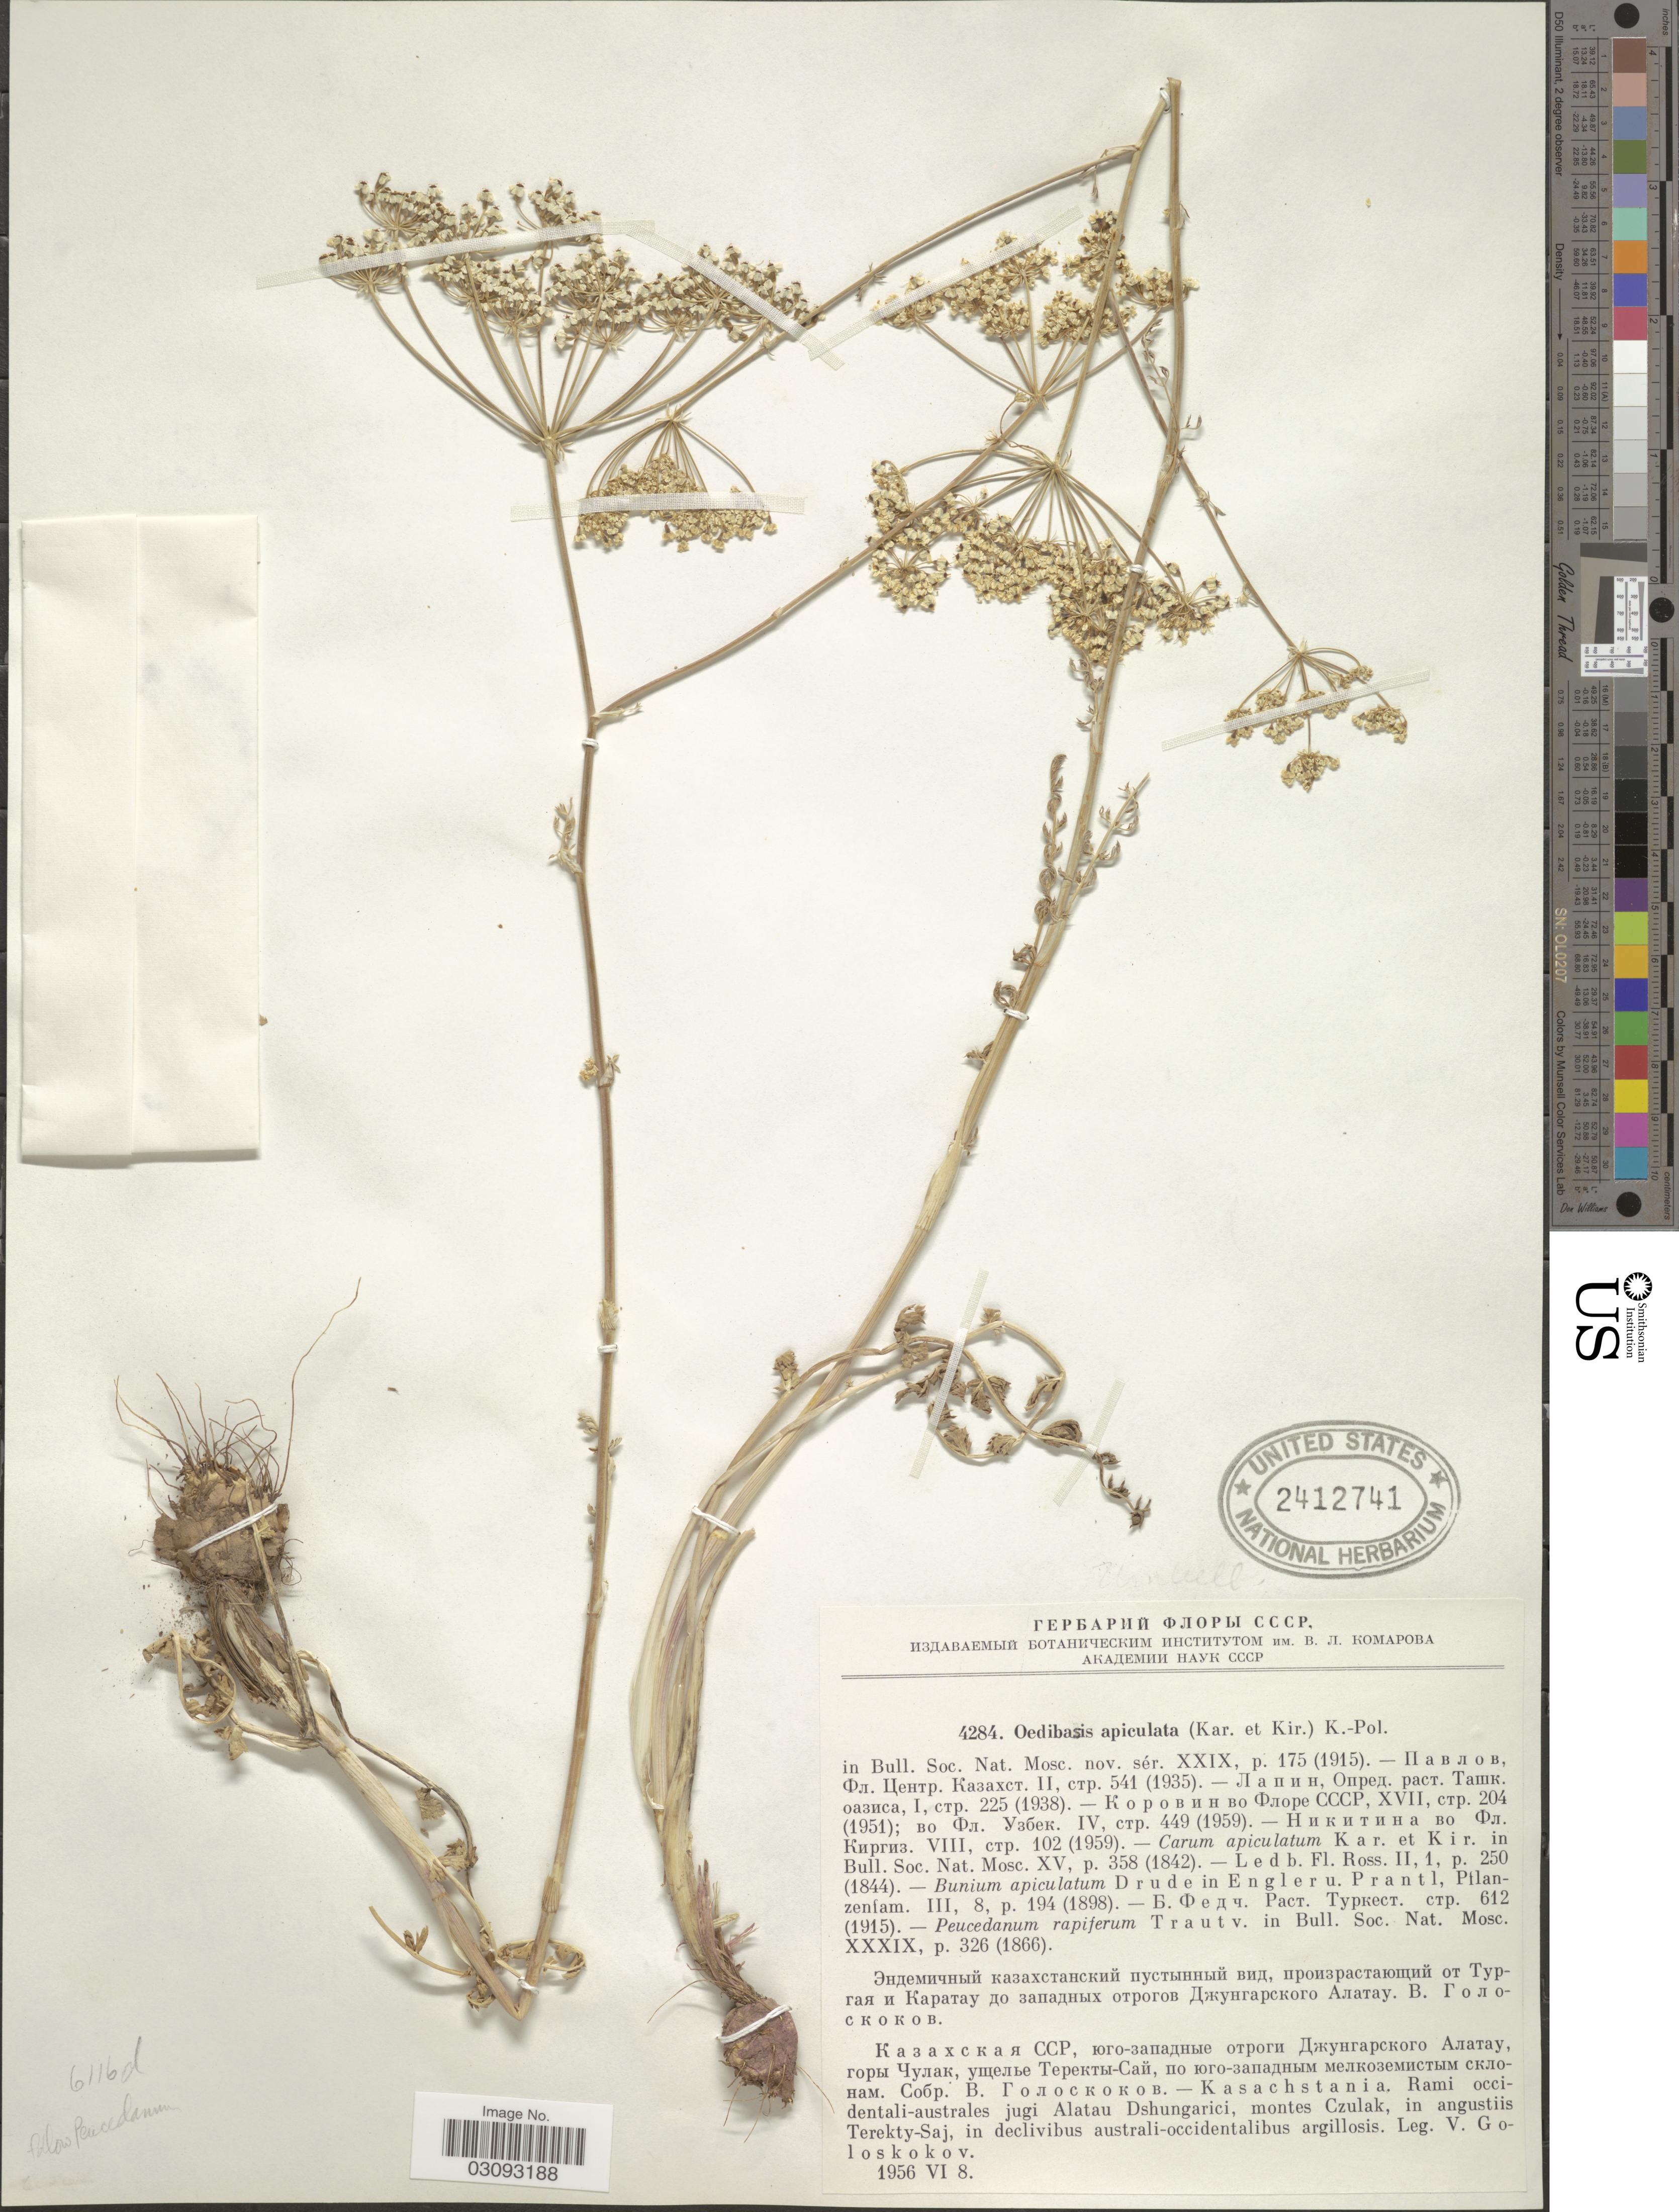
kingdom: Plantae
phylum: Tracheophyta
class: Magnoliopsida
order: Apiales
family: Apiaceae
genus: Oedibasis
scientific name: Oedibasis apiculata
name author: (Kar. & Kir.) Koso-Pol.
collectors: V. P. Goloskokov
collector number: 4284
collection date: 1956-06-08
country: Kazakhstan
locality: Kasachstania, Rami occidentali-australes jugo Alatau Dshungarici, montes Czulak, in angustiis Terekty-Saj.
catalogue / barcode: US 2412741